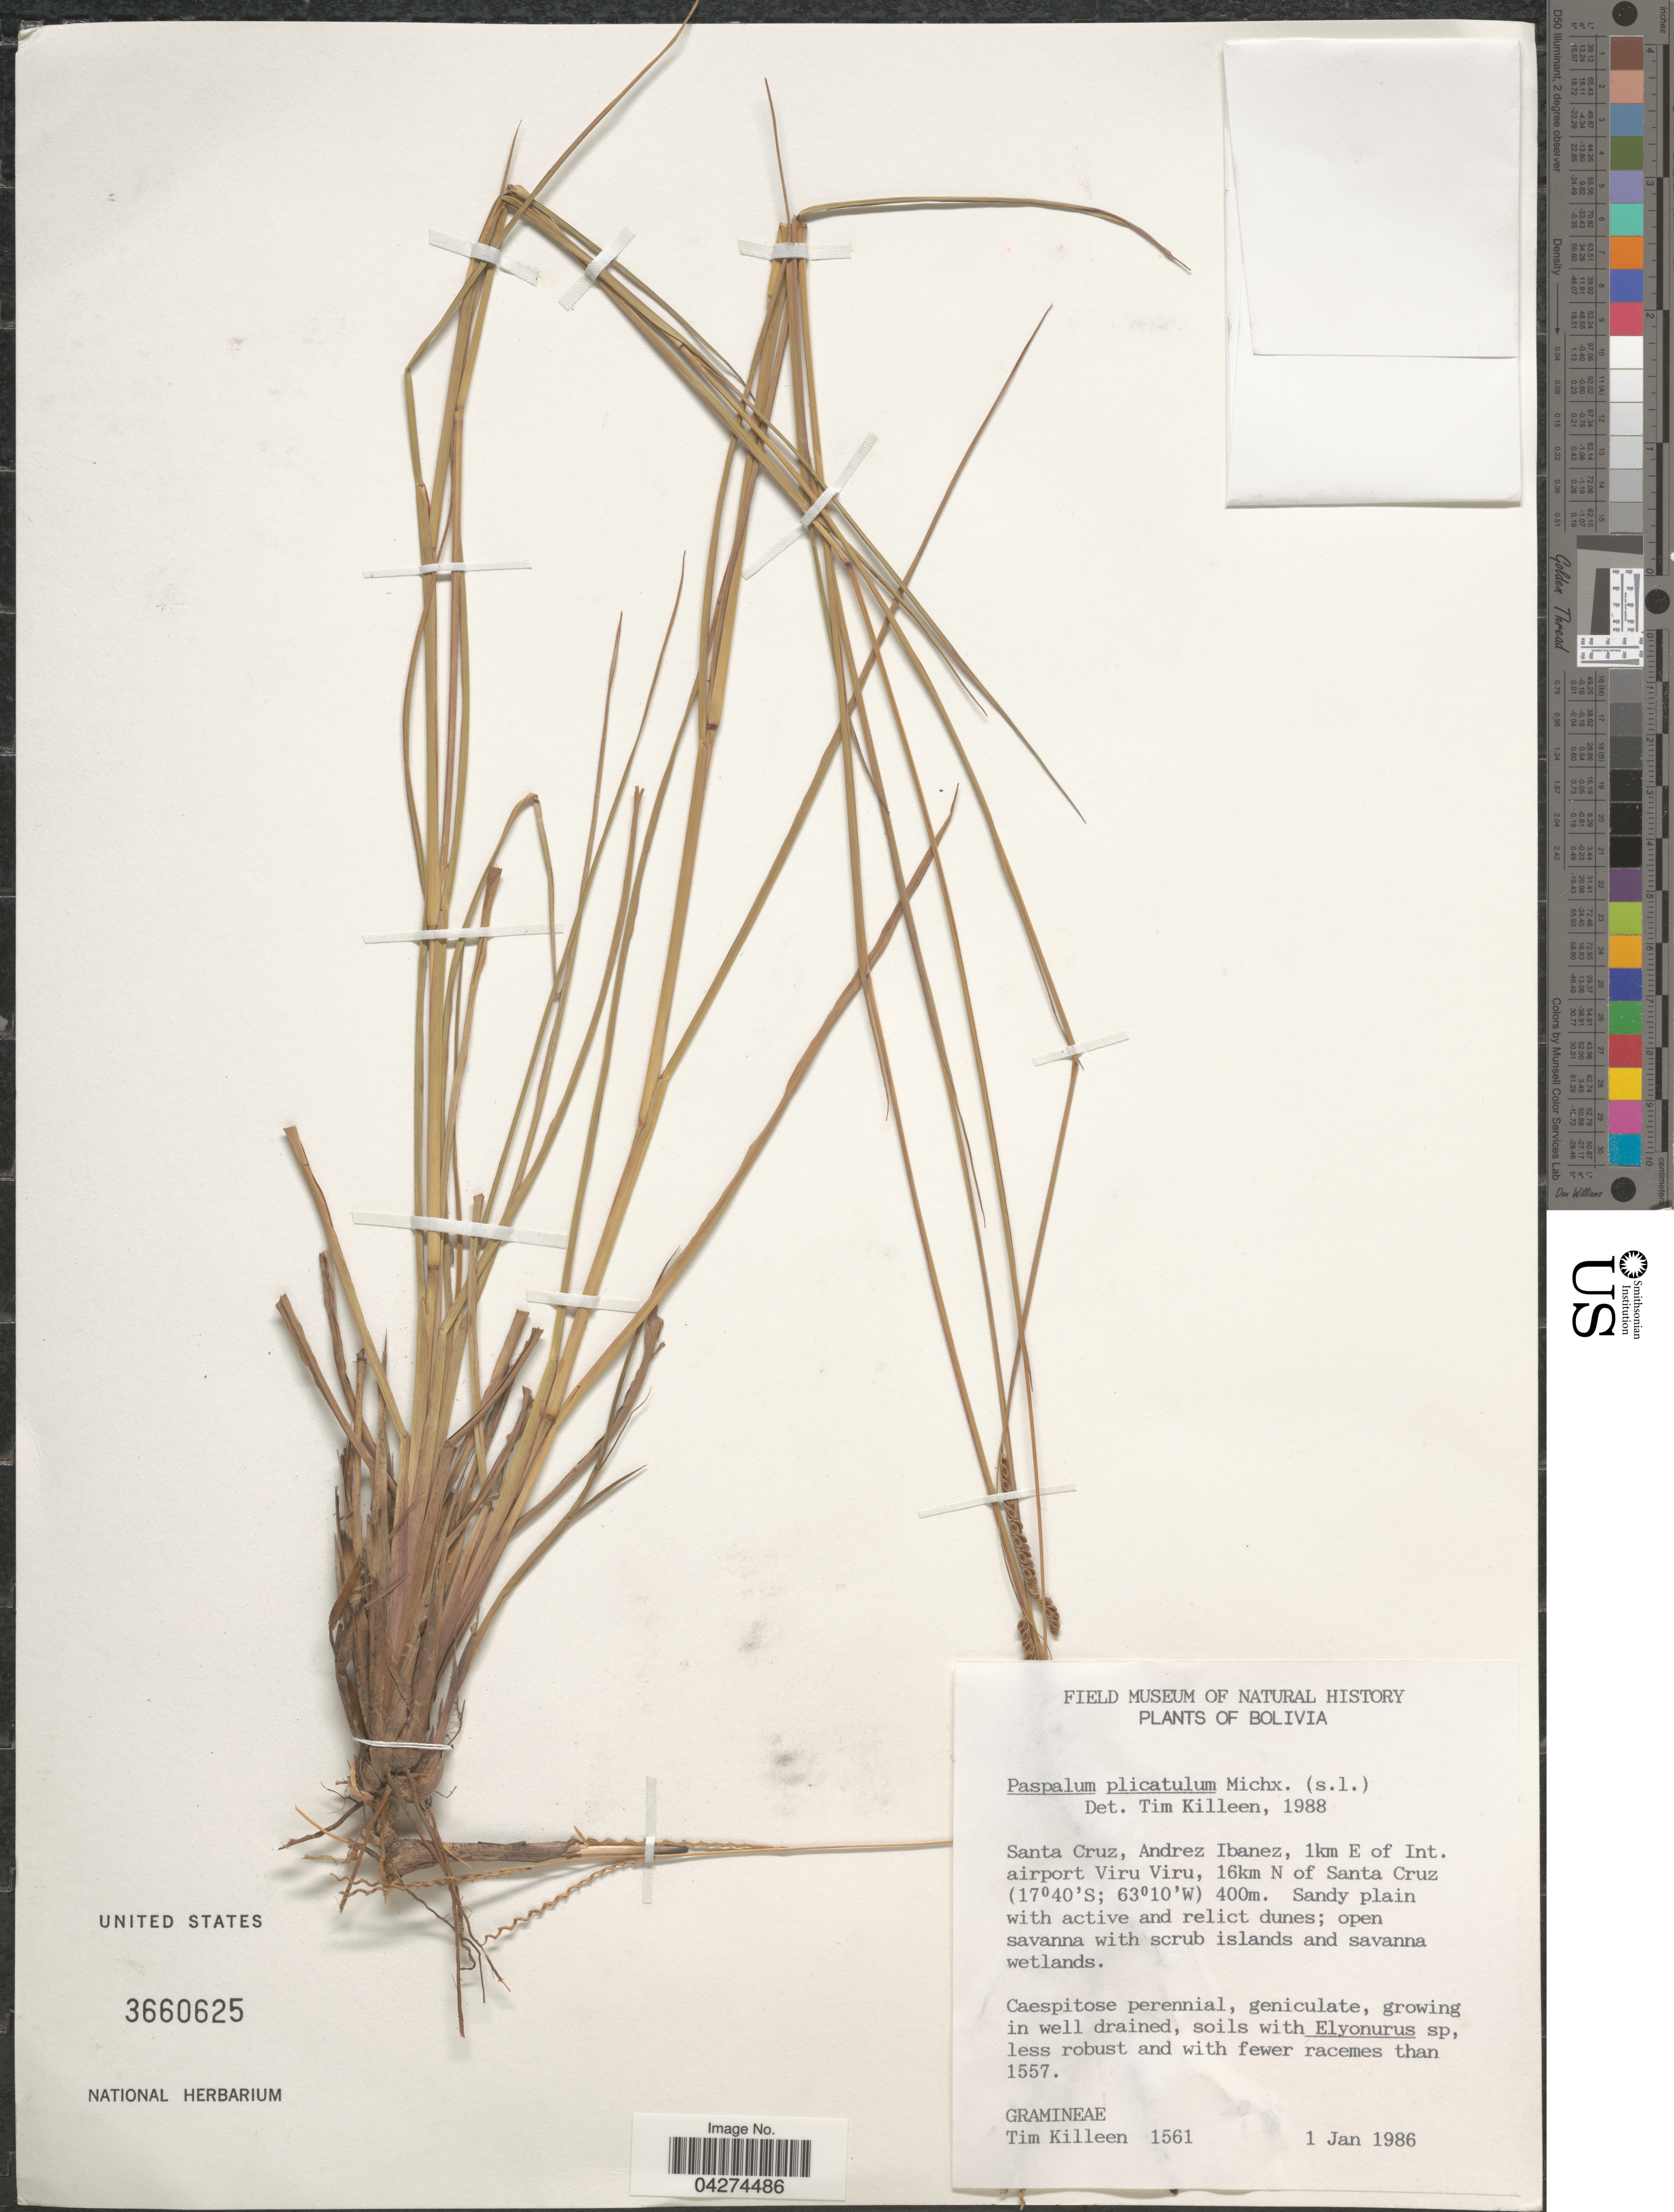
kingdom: Plantae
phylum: Tracheophyta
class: Liliopsida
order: Poales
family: Poaceae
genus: Paspalum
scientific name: Paspalum plicatulum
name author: Michx.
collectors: T. J. Killeen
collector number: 1561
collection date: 1986-01-01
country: Bolivia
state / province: Santa Cruz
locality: Andres Ibanez, 1km E of Int. airport Viru Viru, 16km N of Santa Cruz.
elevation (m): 400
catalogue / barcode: US 3660625